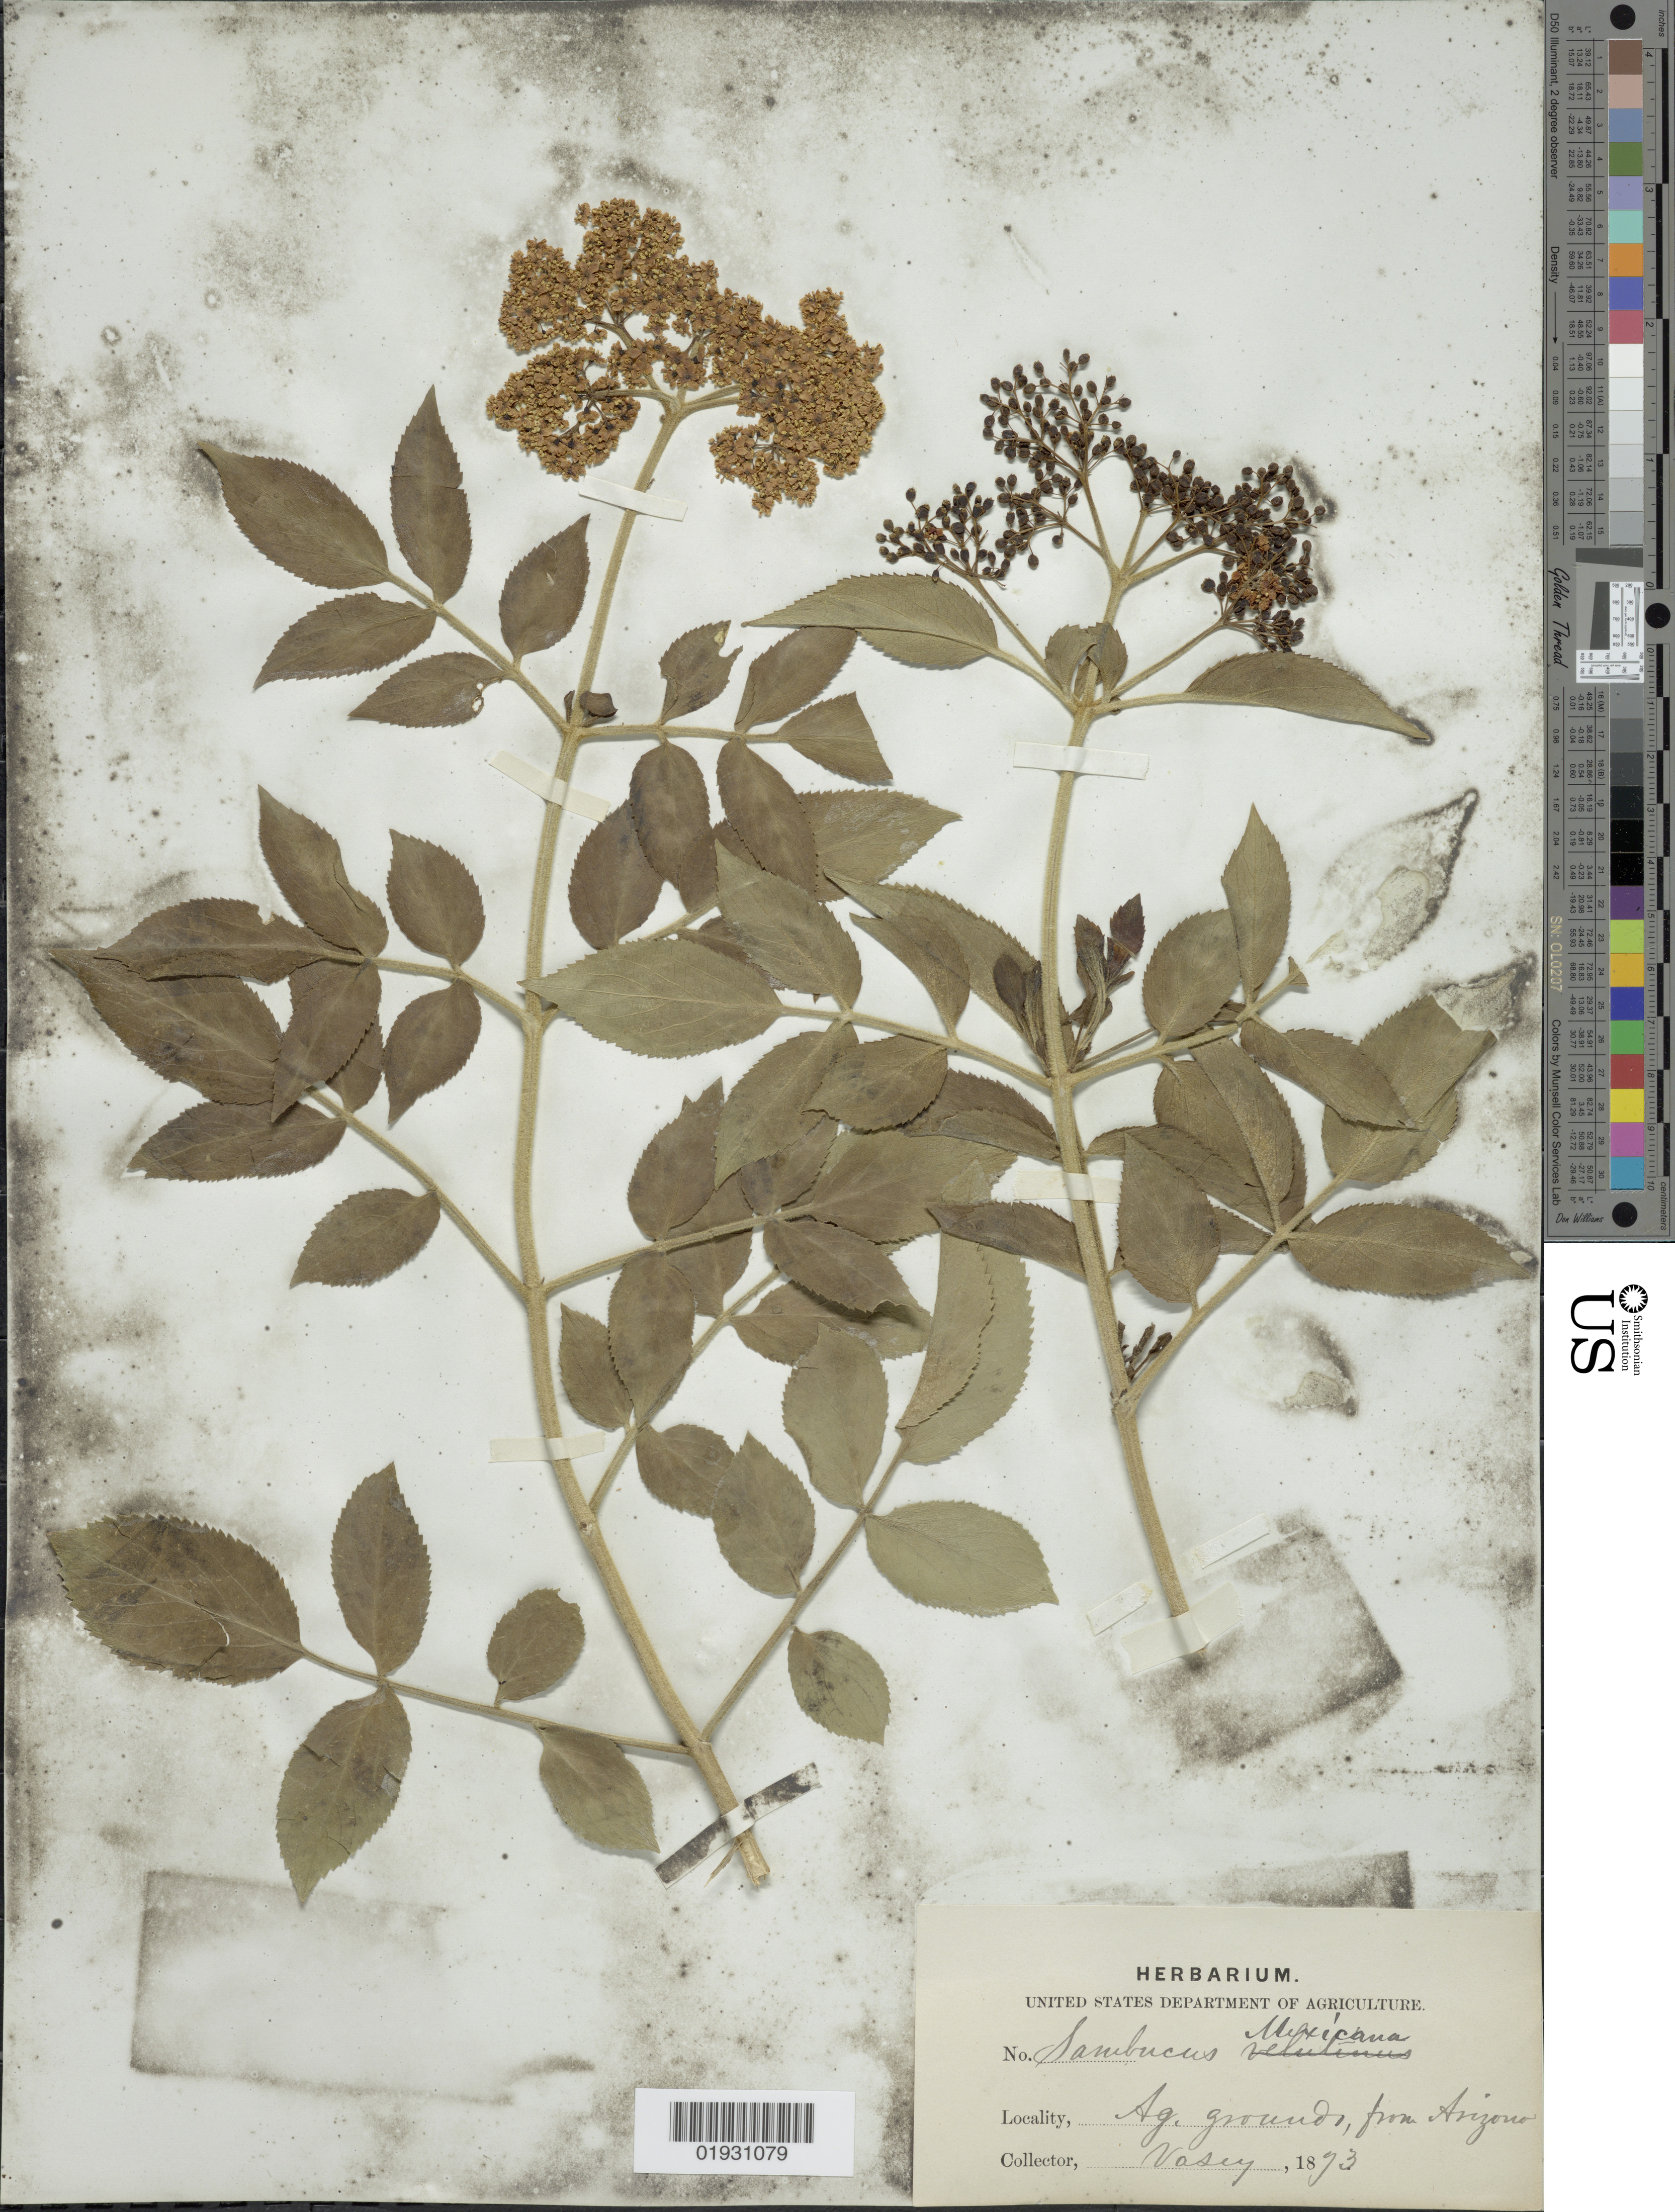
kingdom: Plantae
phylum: Tracheophyta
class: Magnoliopsida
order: Dipsacales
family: Viburnaceae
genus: Sambucus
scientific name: Sambucus mexicana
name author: C. Presl ex DC.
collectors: Vasey, --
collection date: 1893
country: United States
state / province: Arizona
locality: Ag. grounds.